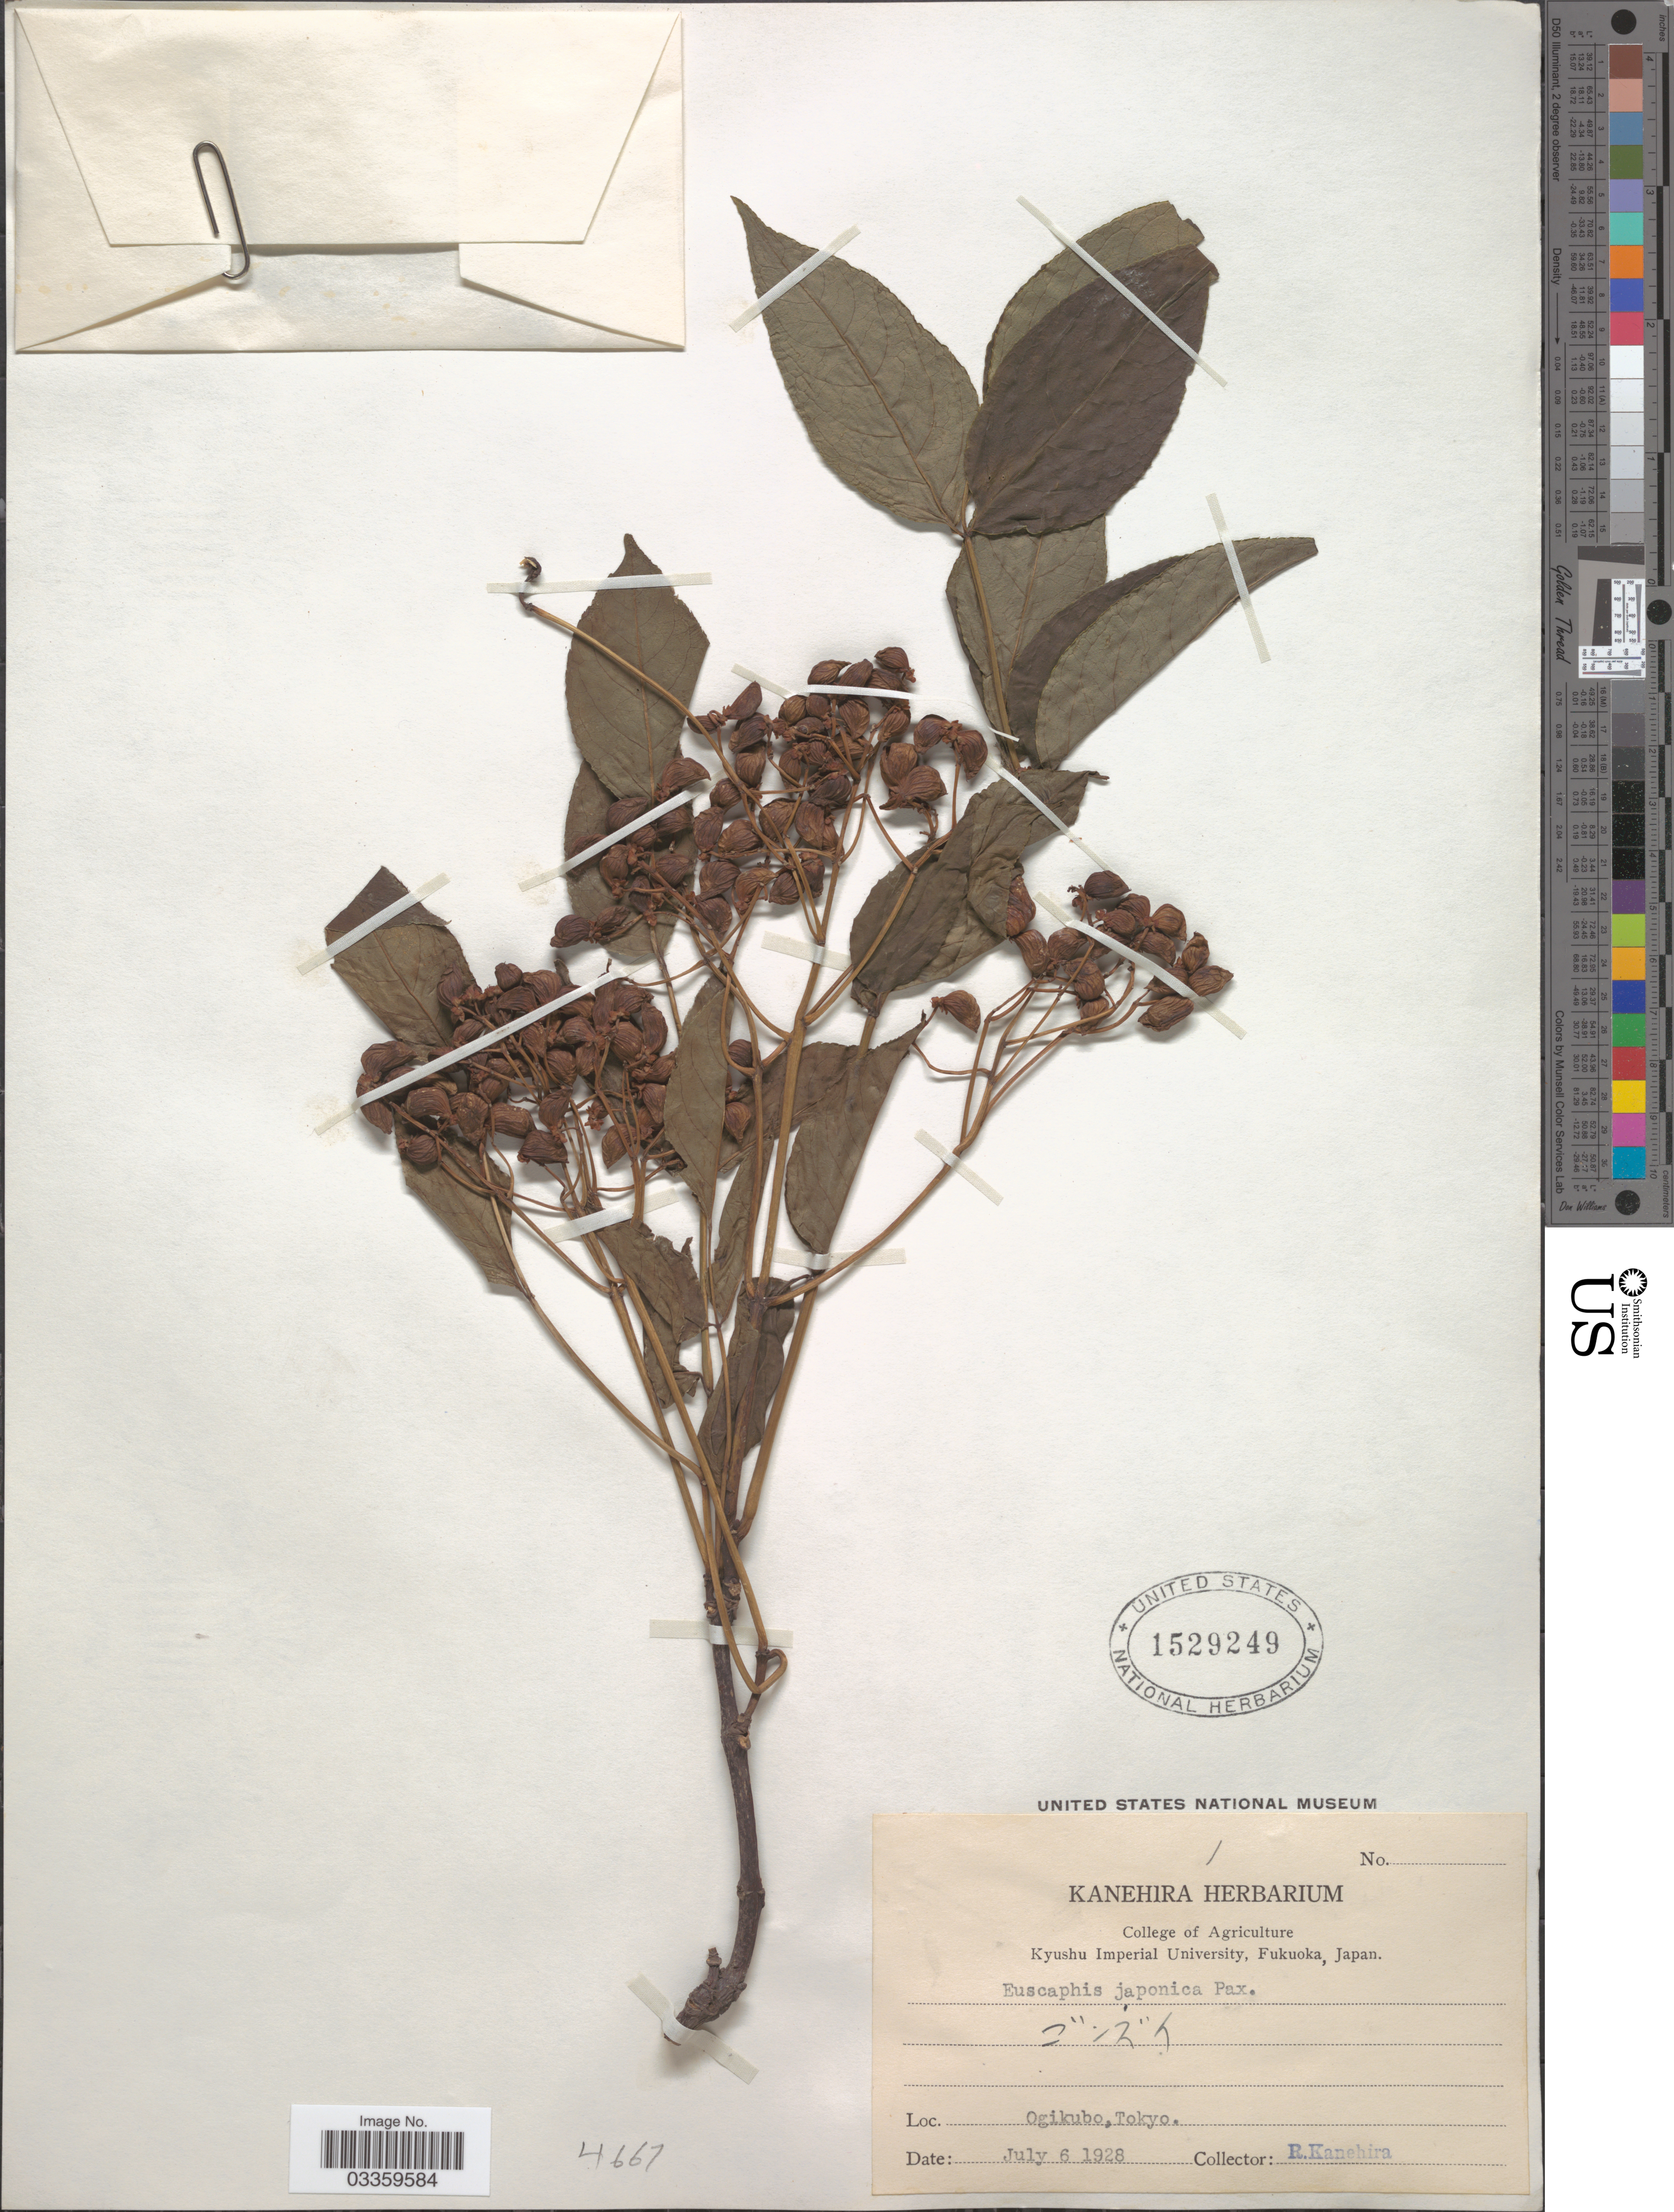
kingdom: Plantae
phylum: Tracheophyta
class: Magnoliopsida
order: Crossosomatales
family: Staphyleaceae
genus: Euscaphis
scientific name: Euscaphis japonica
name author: (Thunb.) Kanitz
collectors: R. Kanehira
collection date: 1928-07-06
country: Japan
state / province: Tokyo, Federal City of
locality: Ogikubo.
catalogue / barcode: US 1529249